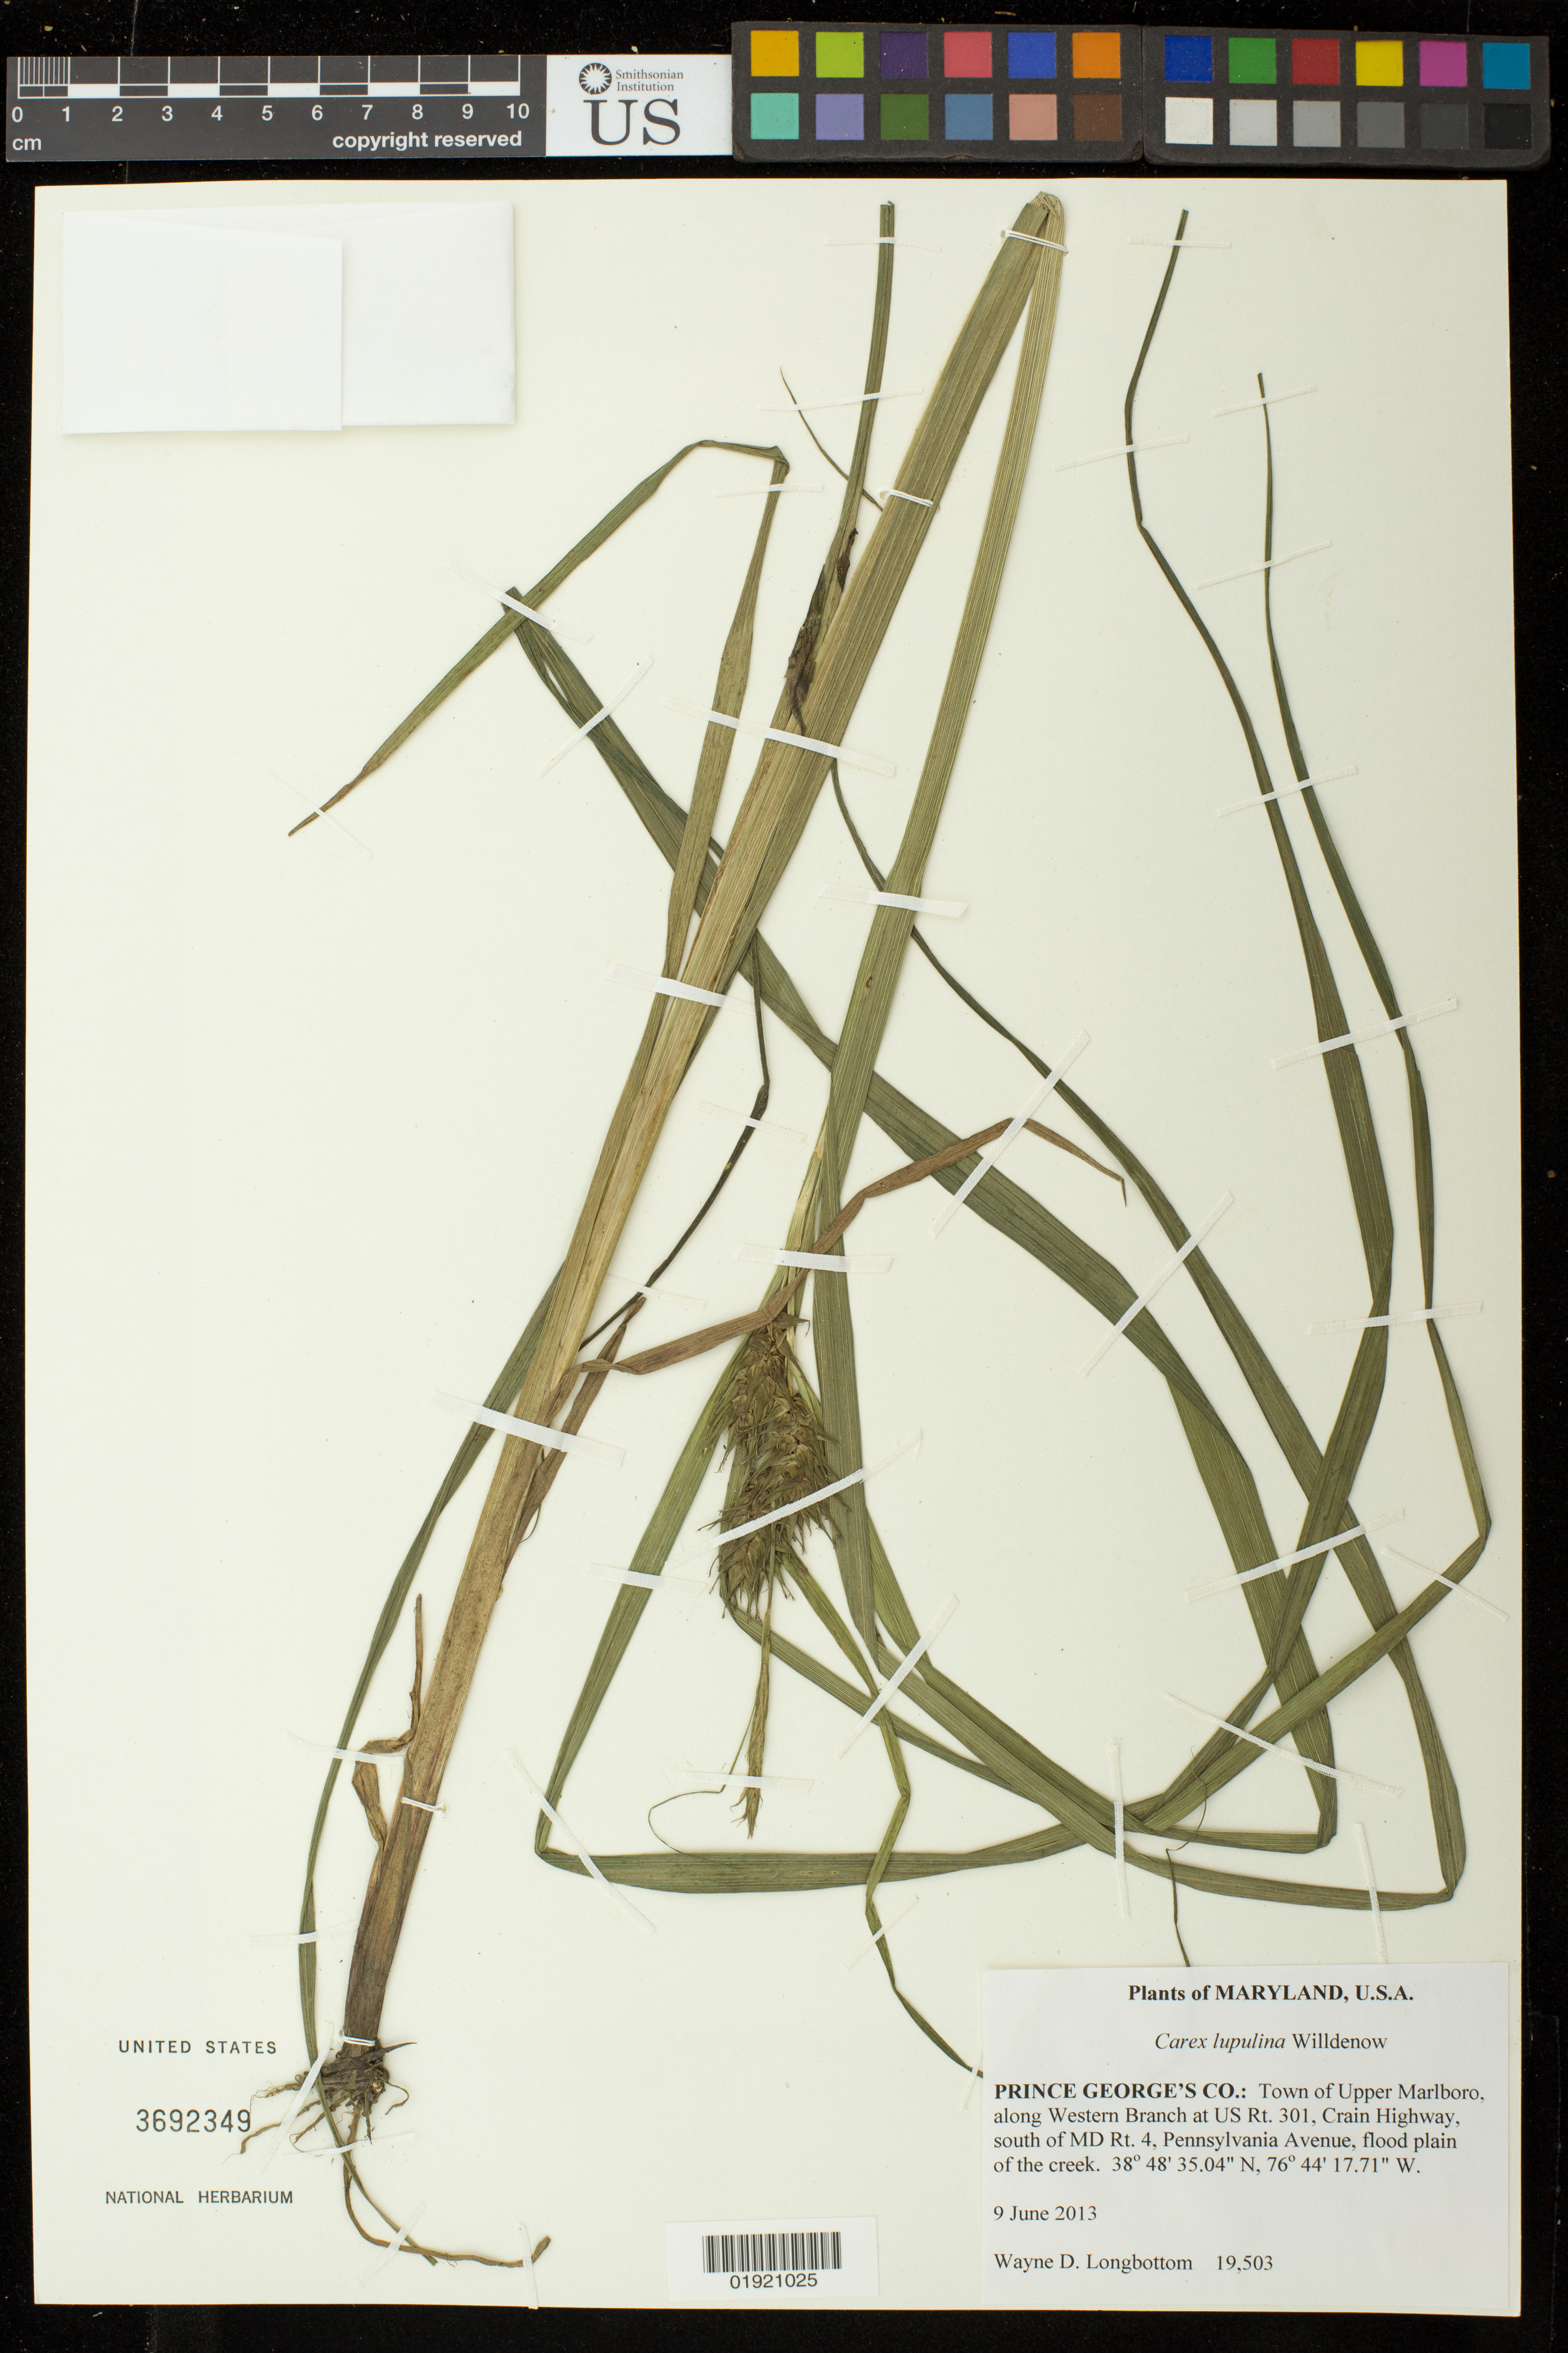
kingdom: Plantae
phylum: Tracheophyta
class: Liliopsida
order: Poales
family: Cyperaceae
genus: Carex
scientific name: Carex lupulina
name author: Muhl. ex Willd.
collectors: W. D. Longbottom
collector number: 19503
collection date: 2013-06-09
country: United States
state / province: Maryland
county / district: Prince George's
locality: Prince George's Co.: Town of Upper Marlboro, along Western Branch at US Rt. 301, Crain Highway, south of MD Rt. 4, Pennsylvania Avenue.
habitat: Flood plain of the creek.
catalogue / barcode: US 3692349